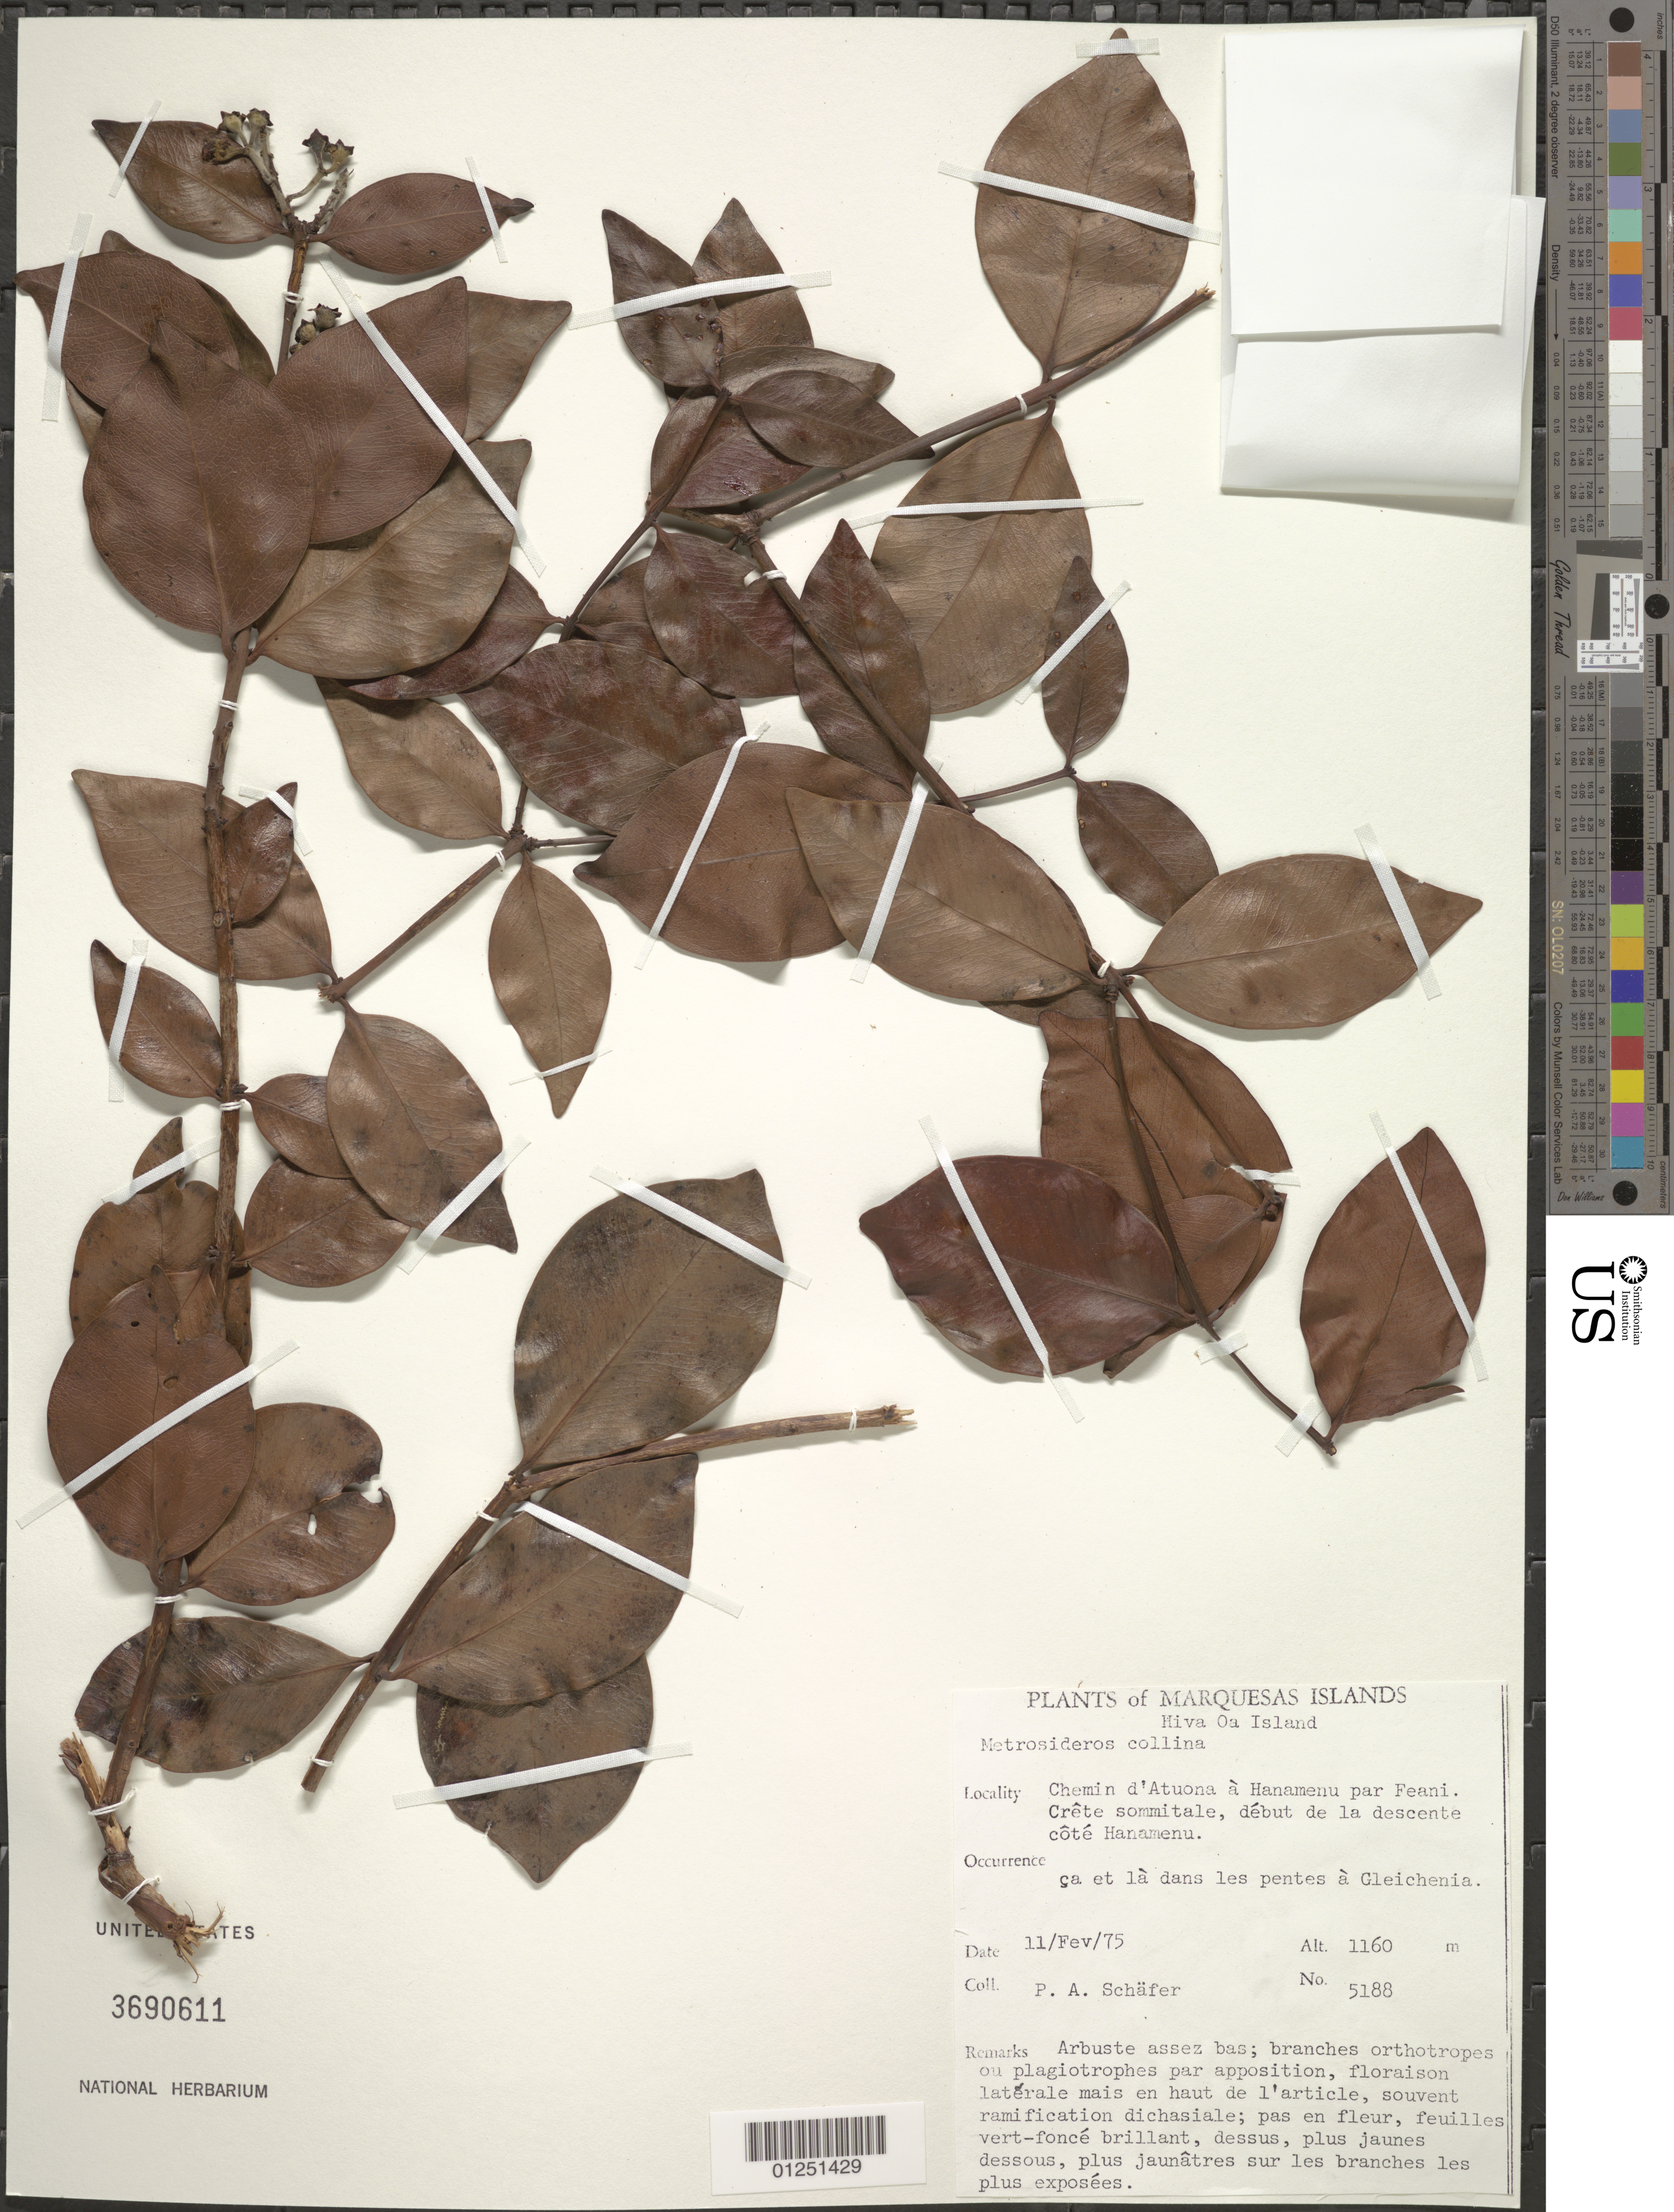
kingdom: Plantae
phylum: Tracheophyta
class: Magnoliopsida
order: Myrtales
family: Myrtaceae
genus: Metrosideros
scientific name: Metrosideros collina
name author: (J.R. Forst. & G. Forst.) A. Gray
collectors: P. A. Schäfer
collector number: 5188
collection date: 1975-02-11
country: French Polynesia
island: Hiva Oa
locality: Chemin d'Atuona à Hanamenu par Feani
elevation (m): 1160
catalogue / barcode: US 3690611